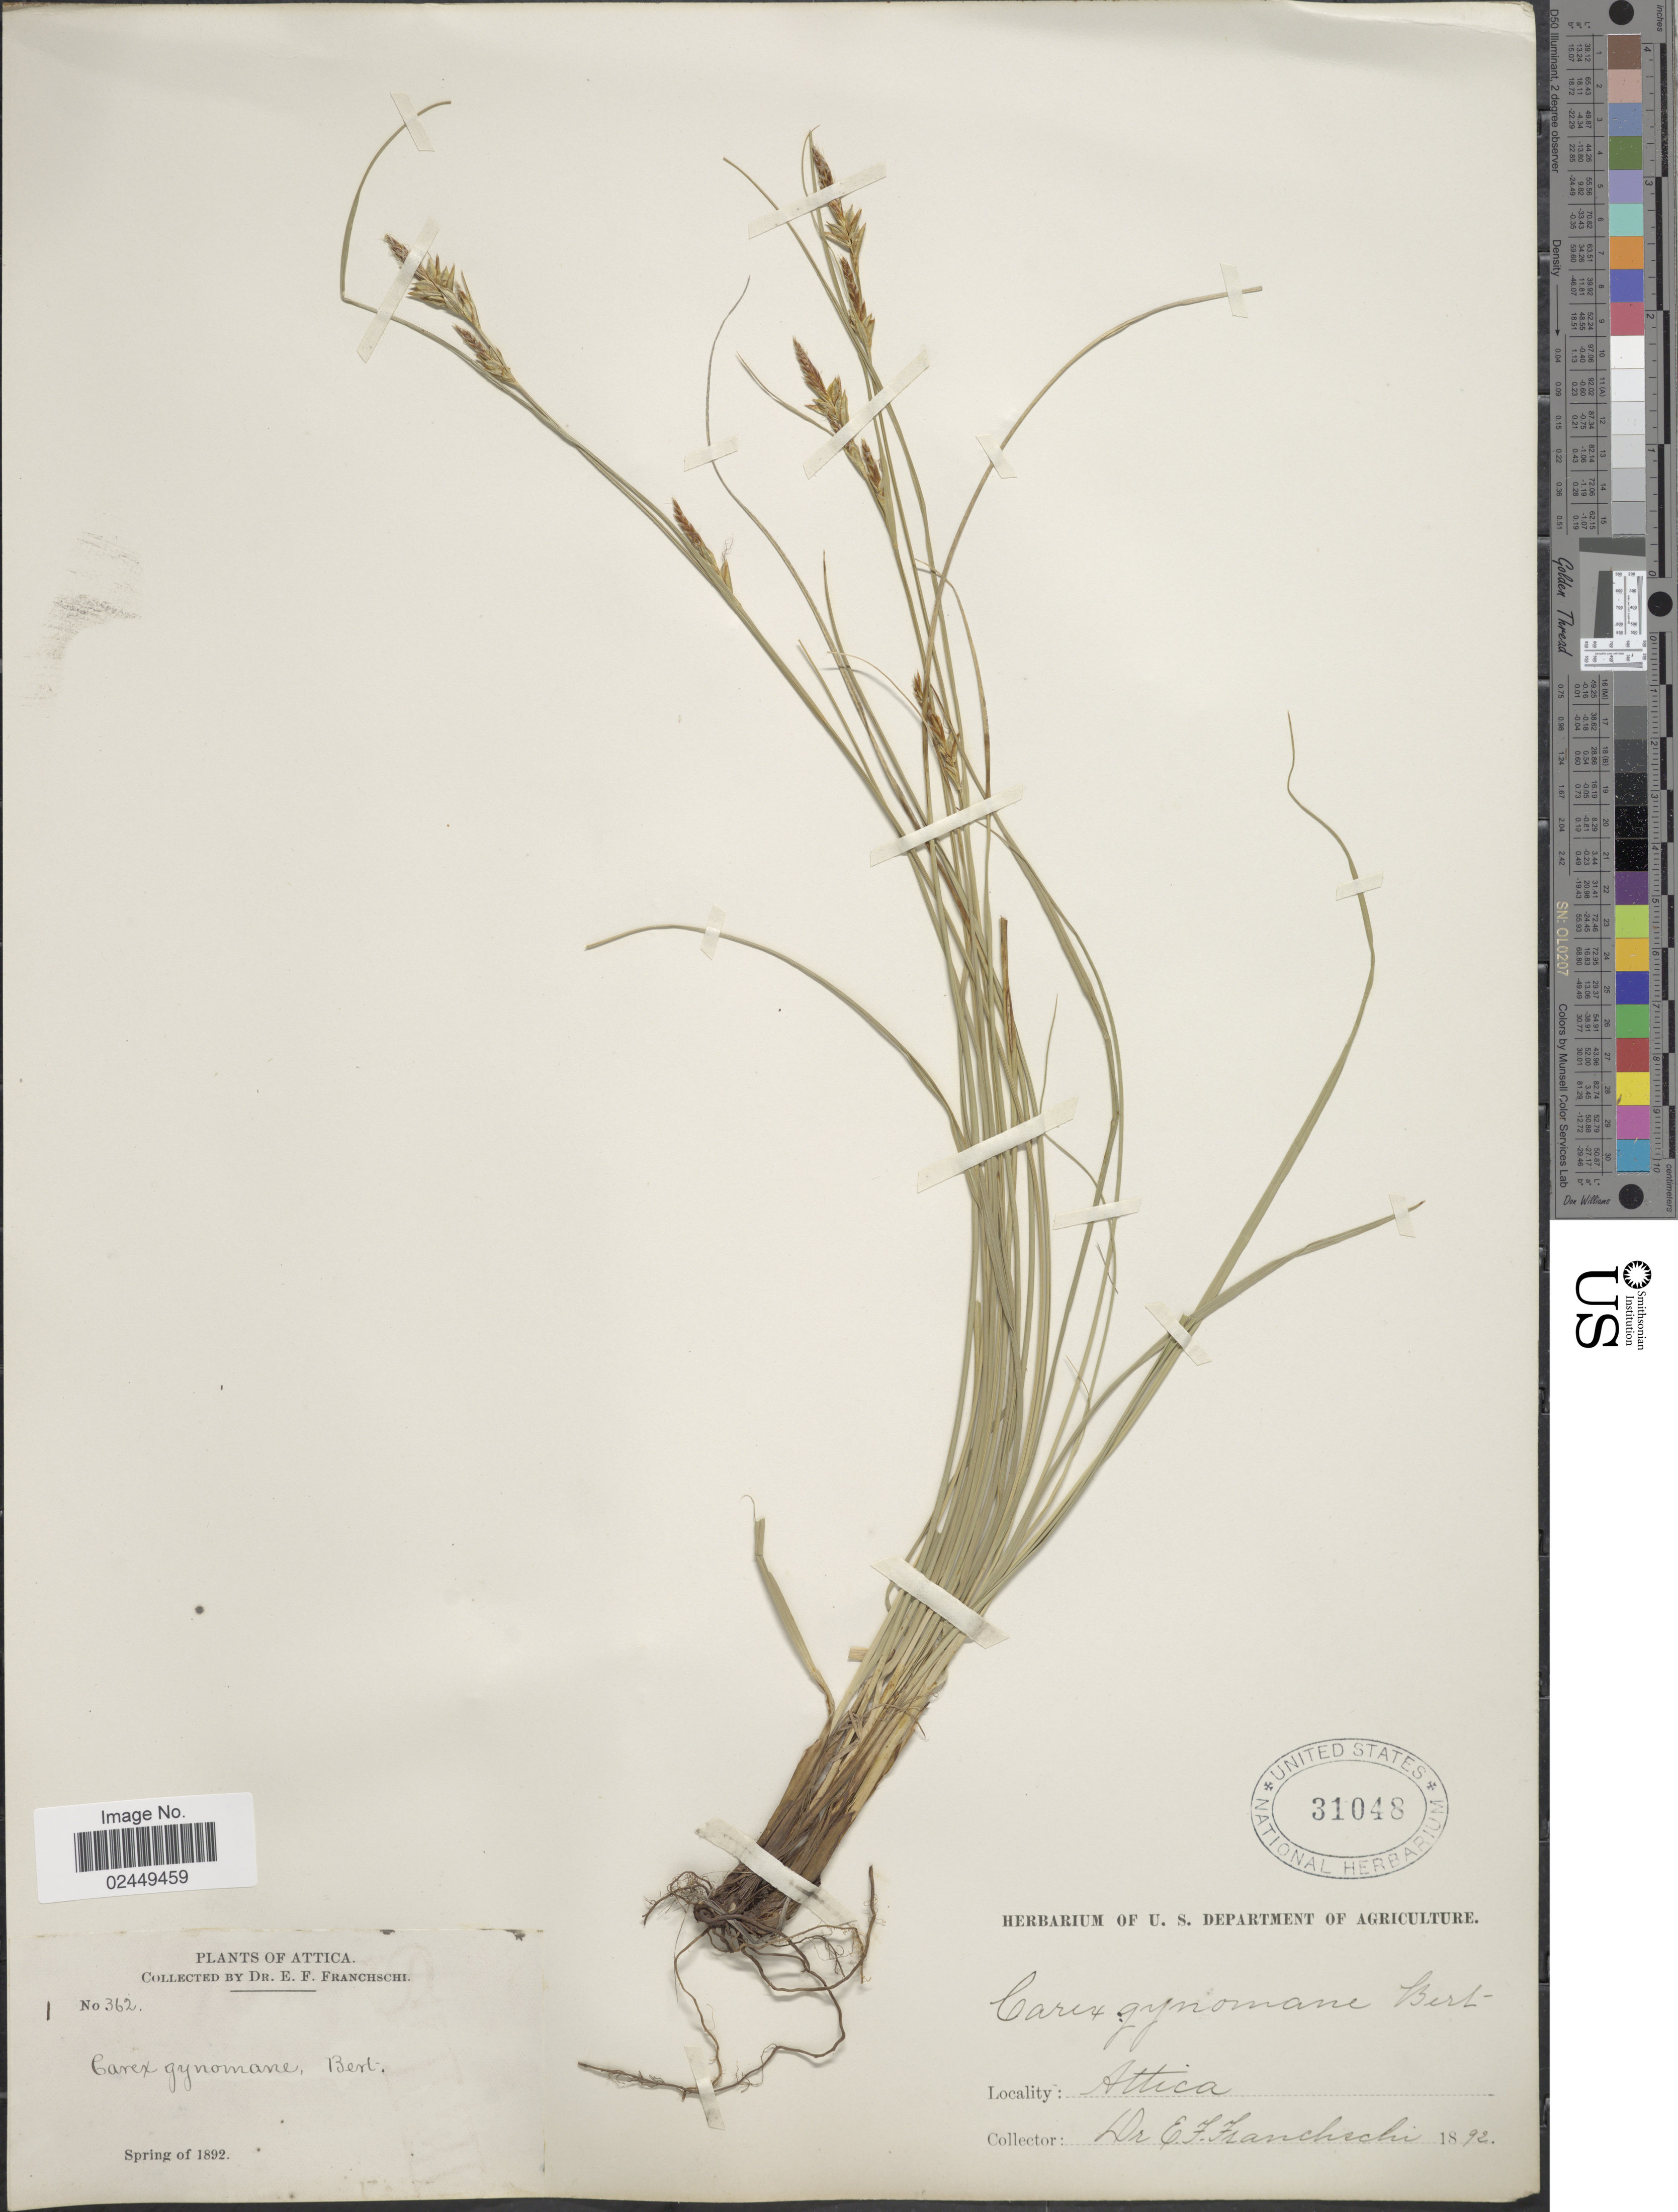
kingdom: Plantae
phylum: Tracheophyta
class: Liliopsida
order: Poales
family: Cyperaceae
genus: Carex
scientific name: Carex distachya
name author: Desf.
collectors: E. Franchschi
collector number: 362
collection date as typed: Spring of 1892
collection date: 1892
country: Greece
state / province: Attica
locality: Attica.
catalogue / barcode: US 31048